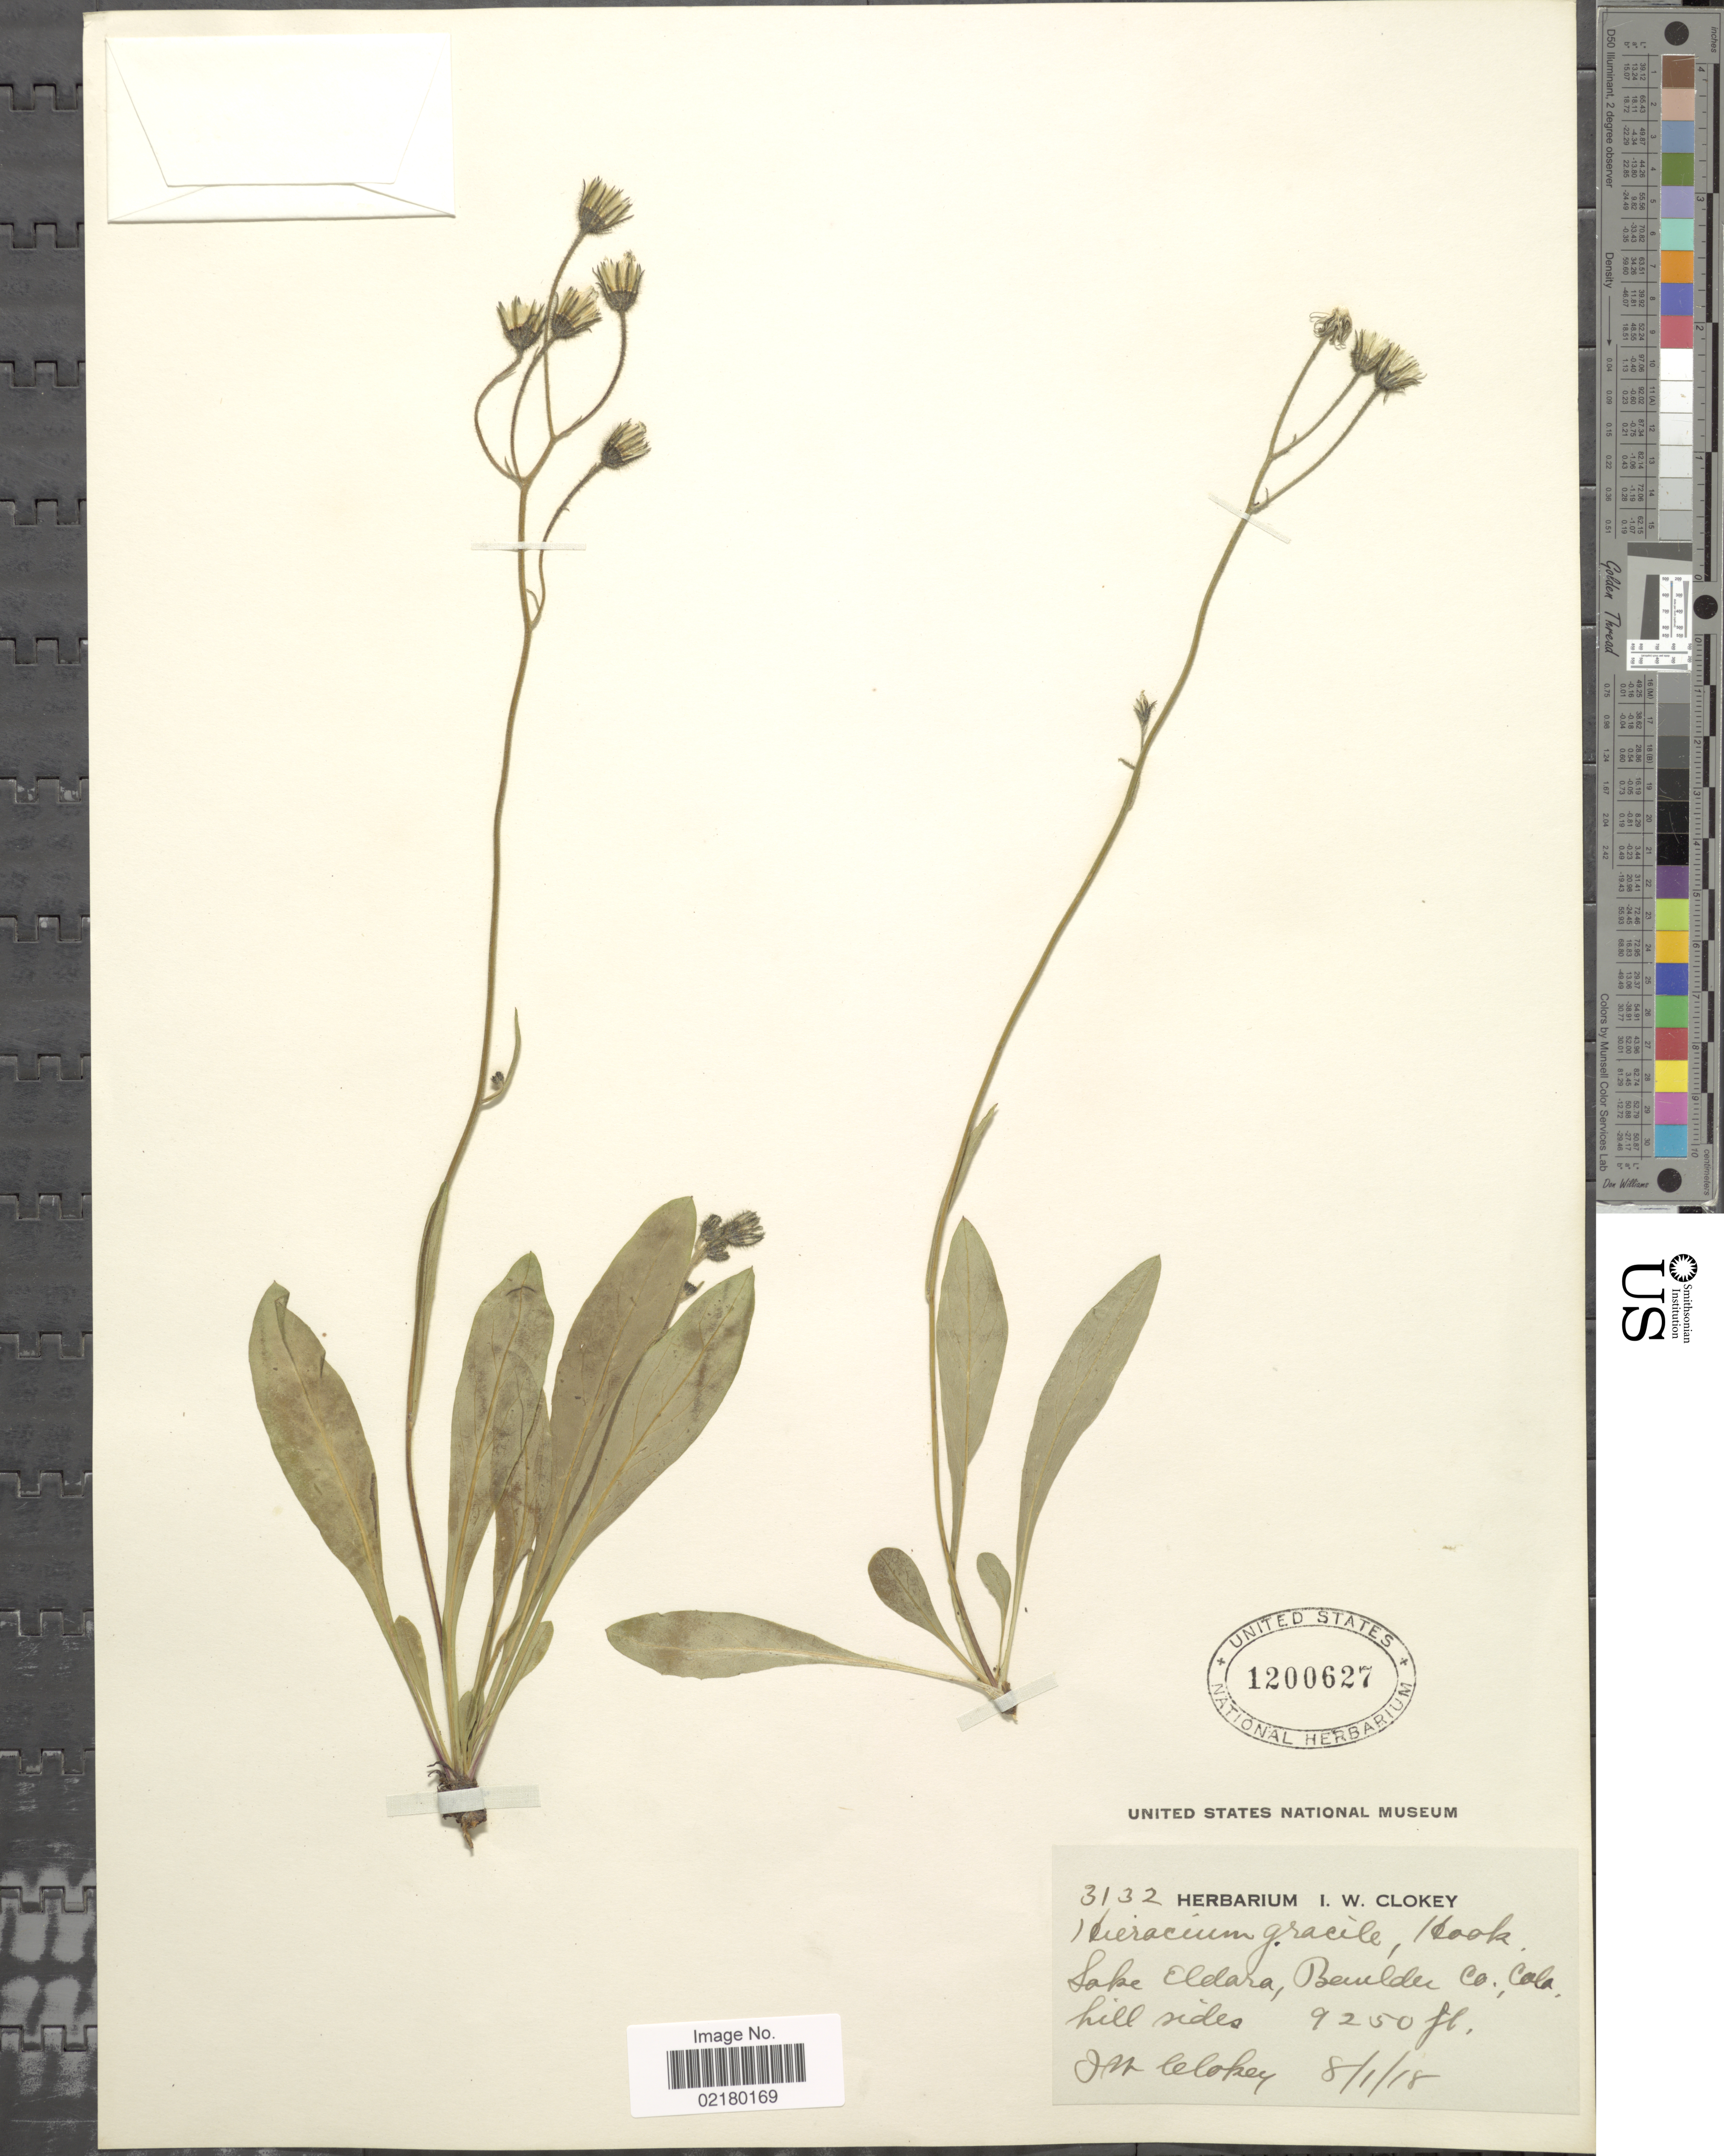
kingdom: Plantae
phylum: Tracheophyta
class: Magnoliopsida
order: Asterales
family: Asteraceae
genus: Hieracium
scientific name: Hieracium triste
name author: Willd. ex Spreng.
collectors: I. W. Clokey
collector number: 3132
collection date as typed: Transcribed d/m/y: 8/1/18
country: United States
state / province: Colorado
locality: Lake Eldara, Boulder Co; hillsides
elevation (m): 2819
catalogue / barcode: US 1200627